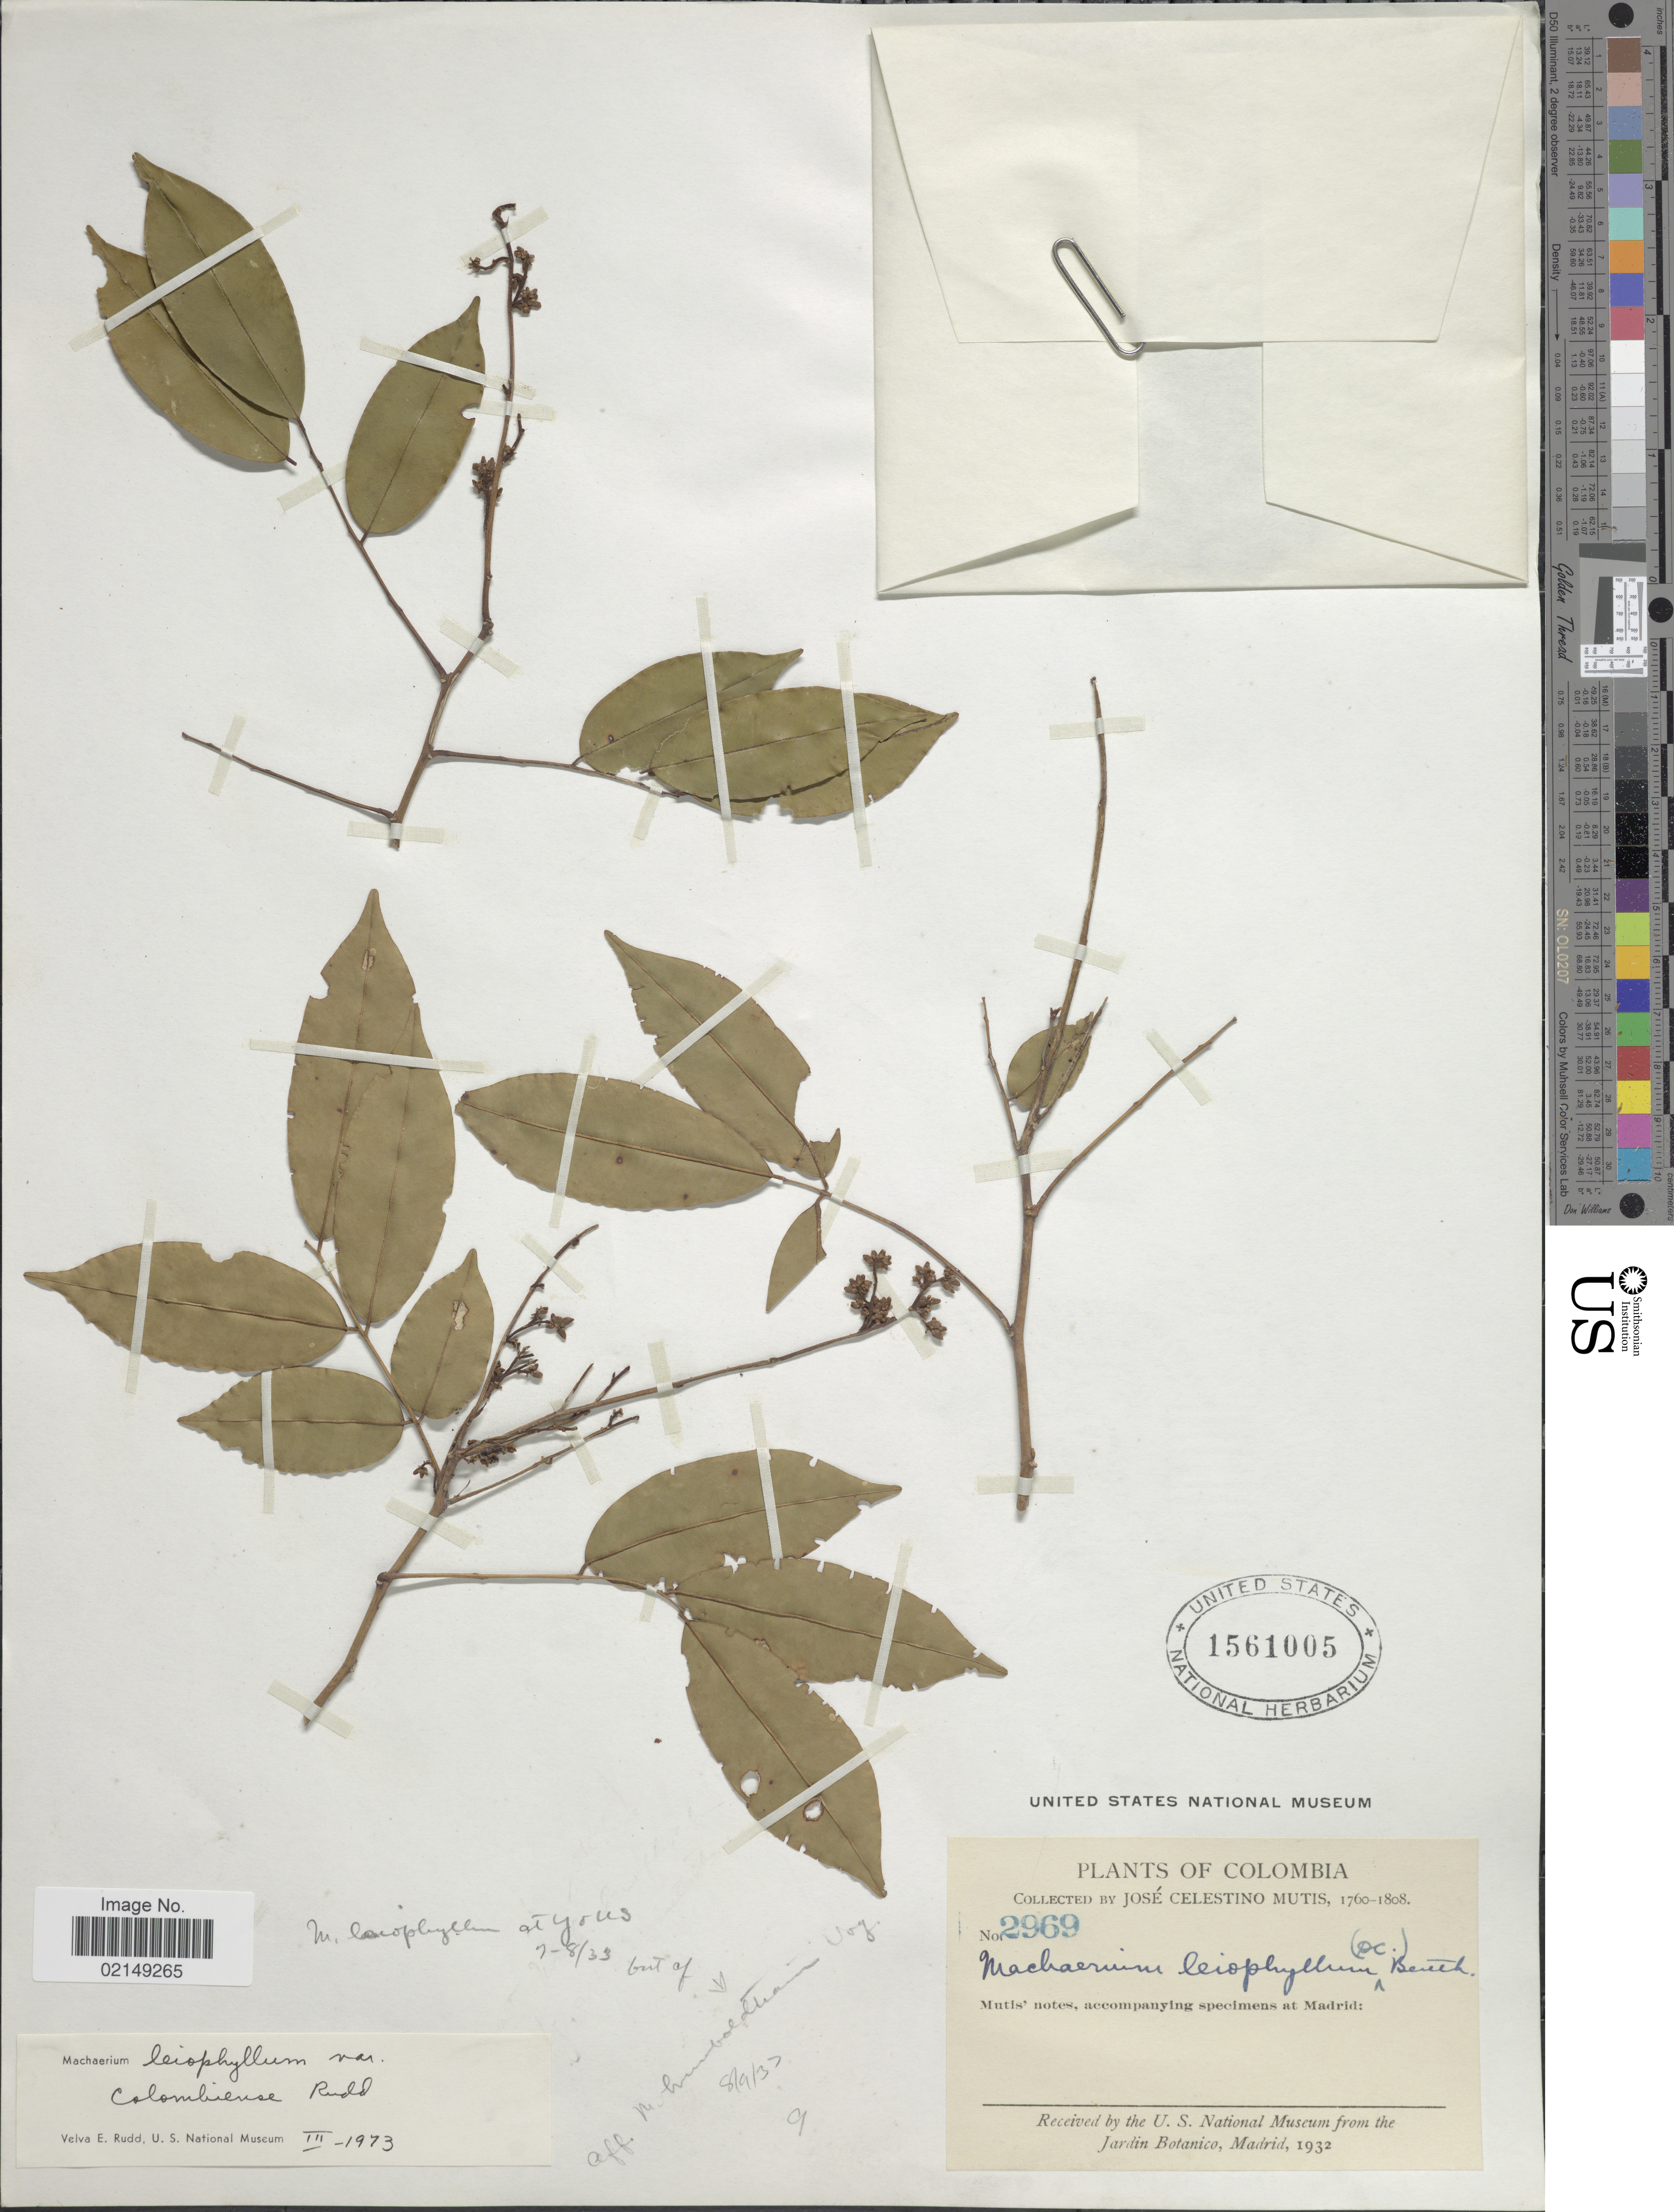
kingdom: Plantae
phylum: Tracheophyta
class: Magnoliopsida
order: Fabales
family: Fabaceae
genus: Machaerium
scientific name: Machaerium leiophyllum var. colombiense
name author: Rudd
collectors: J. C. B. Mutis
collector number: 2969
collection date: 1760/1808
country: Colombia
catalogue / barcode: US 1561004